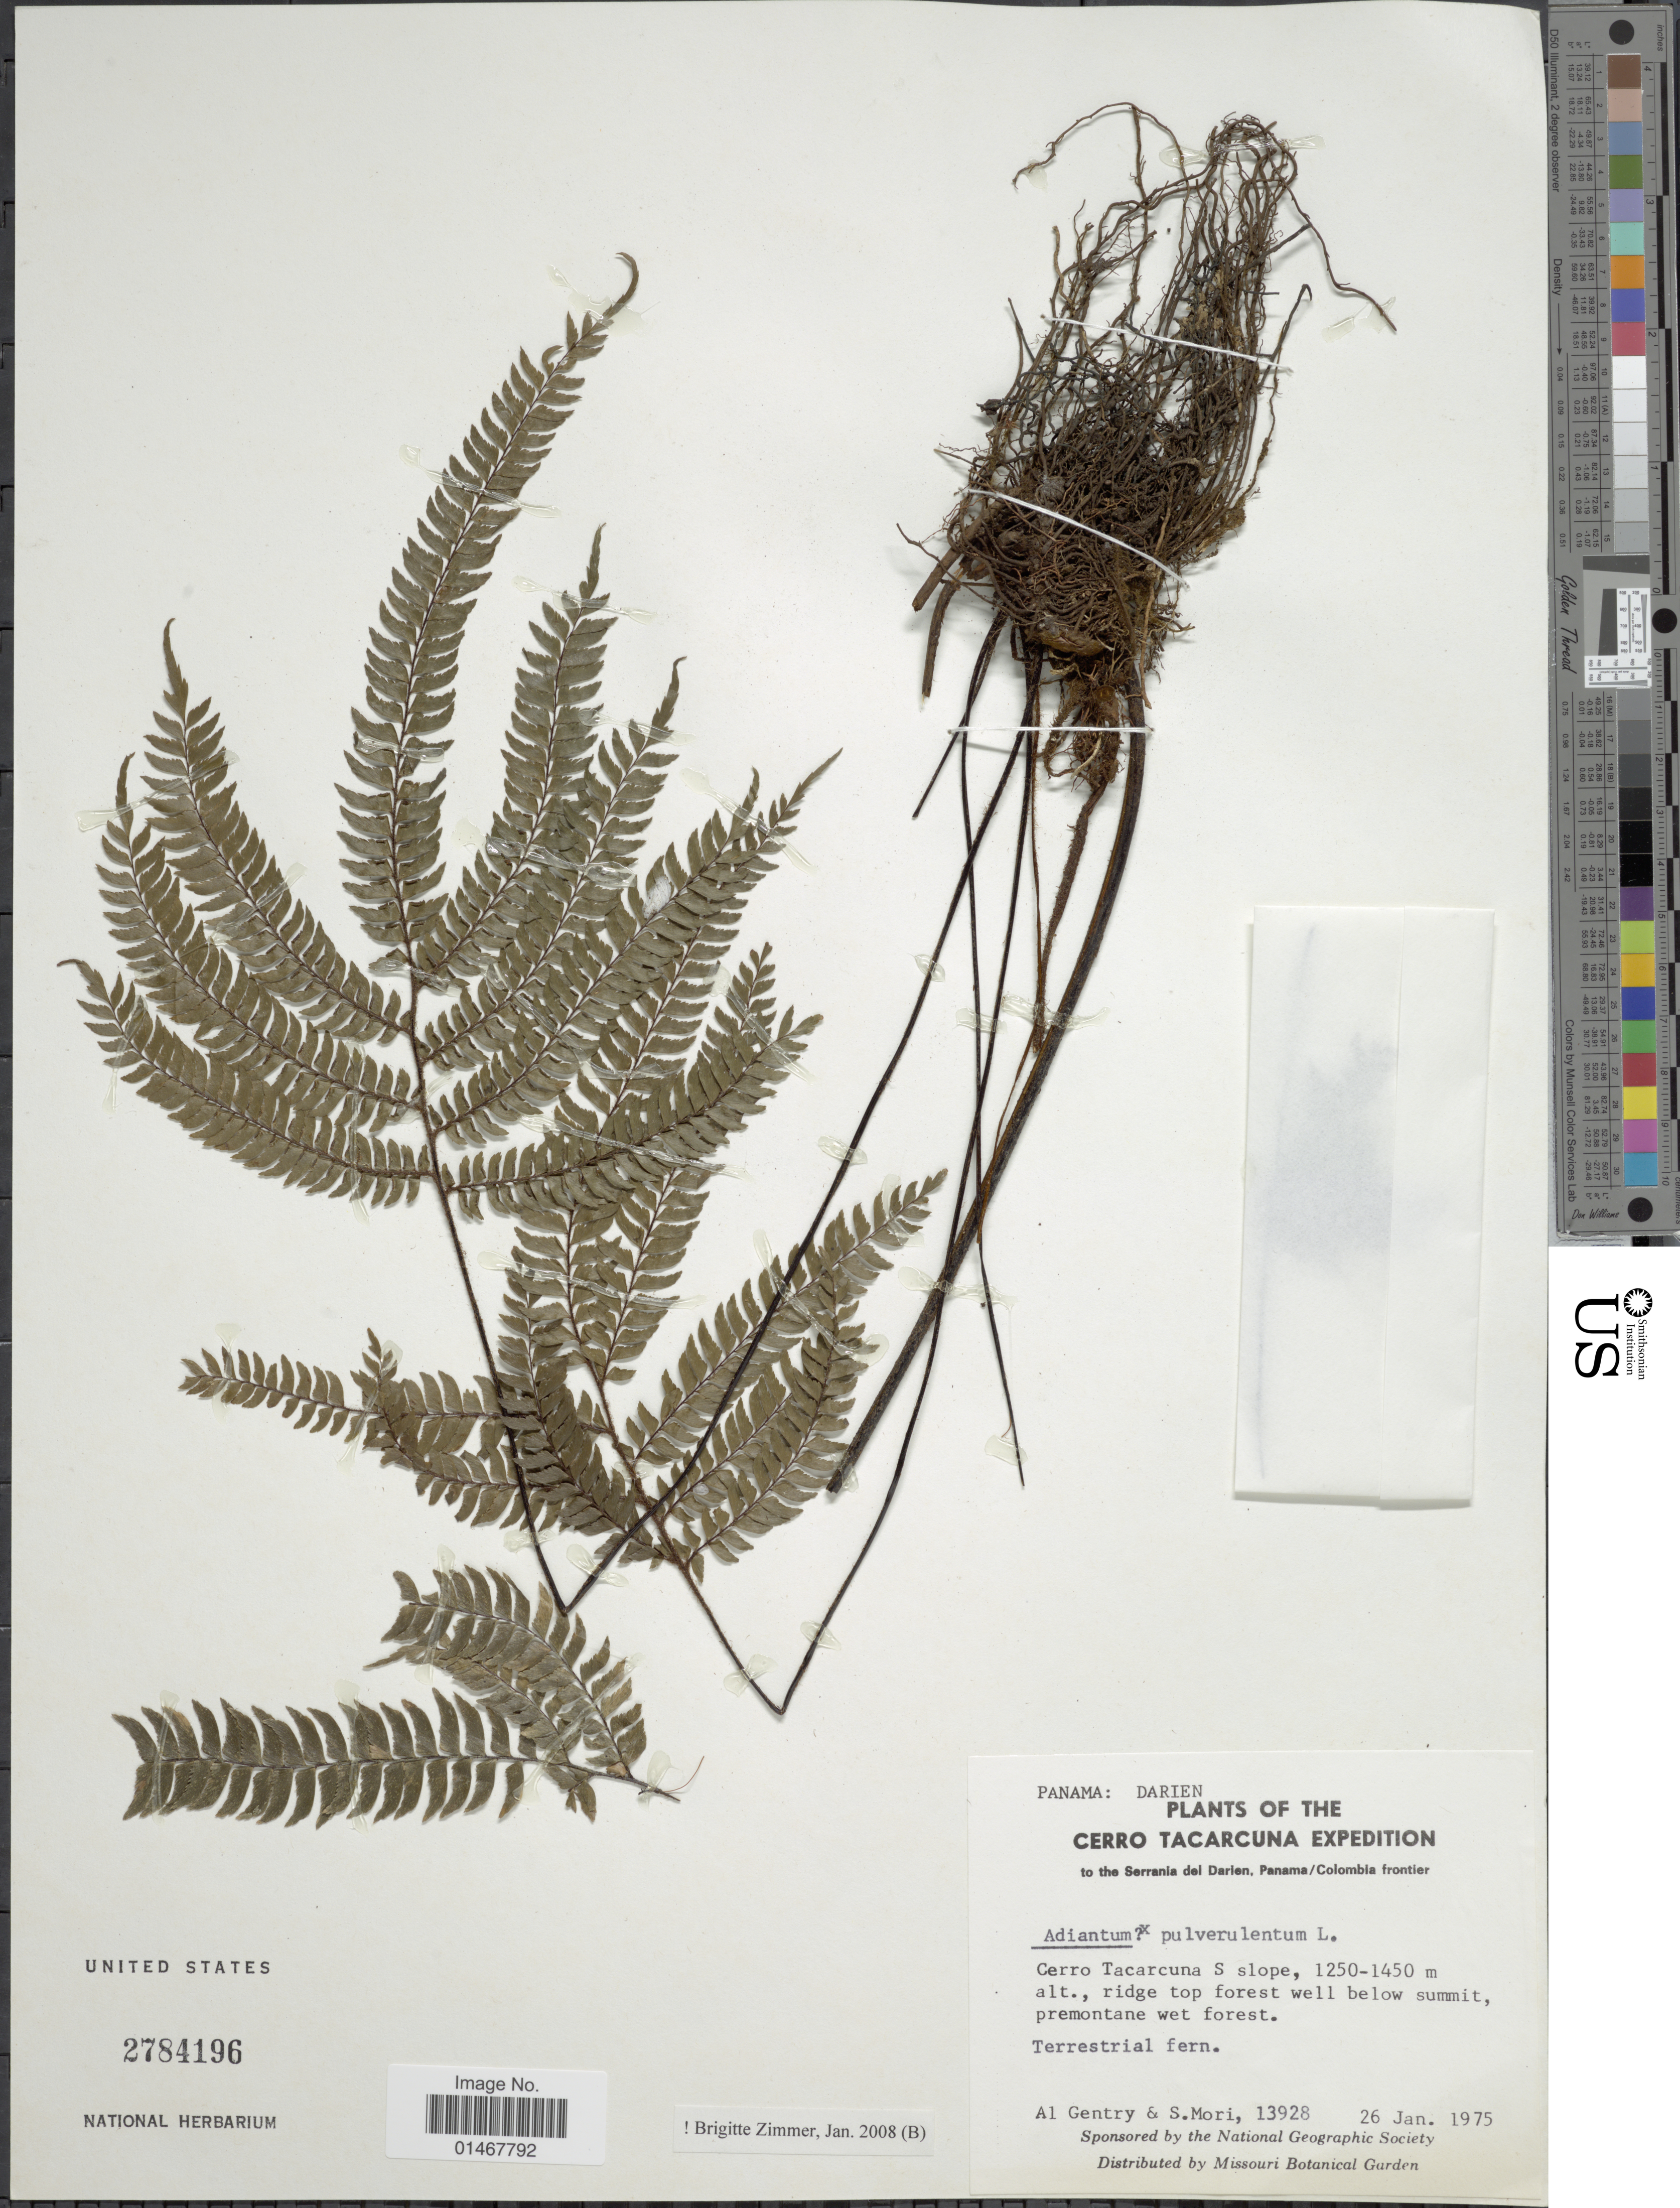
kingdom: Plantae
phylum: Tracheophyta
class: Polypodiopsida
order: Polypodiales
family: Pteridaceae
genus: Adiantum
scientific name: Adiantum pulverulentum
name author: L.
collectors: A. H. Gentry & S. Mori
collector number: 13928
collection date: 1975-01-26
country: Panama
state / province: Darién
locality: Cerro Tacarcuna S slope, ridge top forest well below summit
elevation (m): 1250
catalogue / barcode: US 2784196